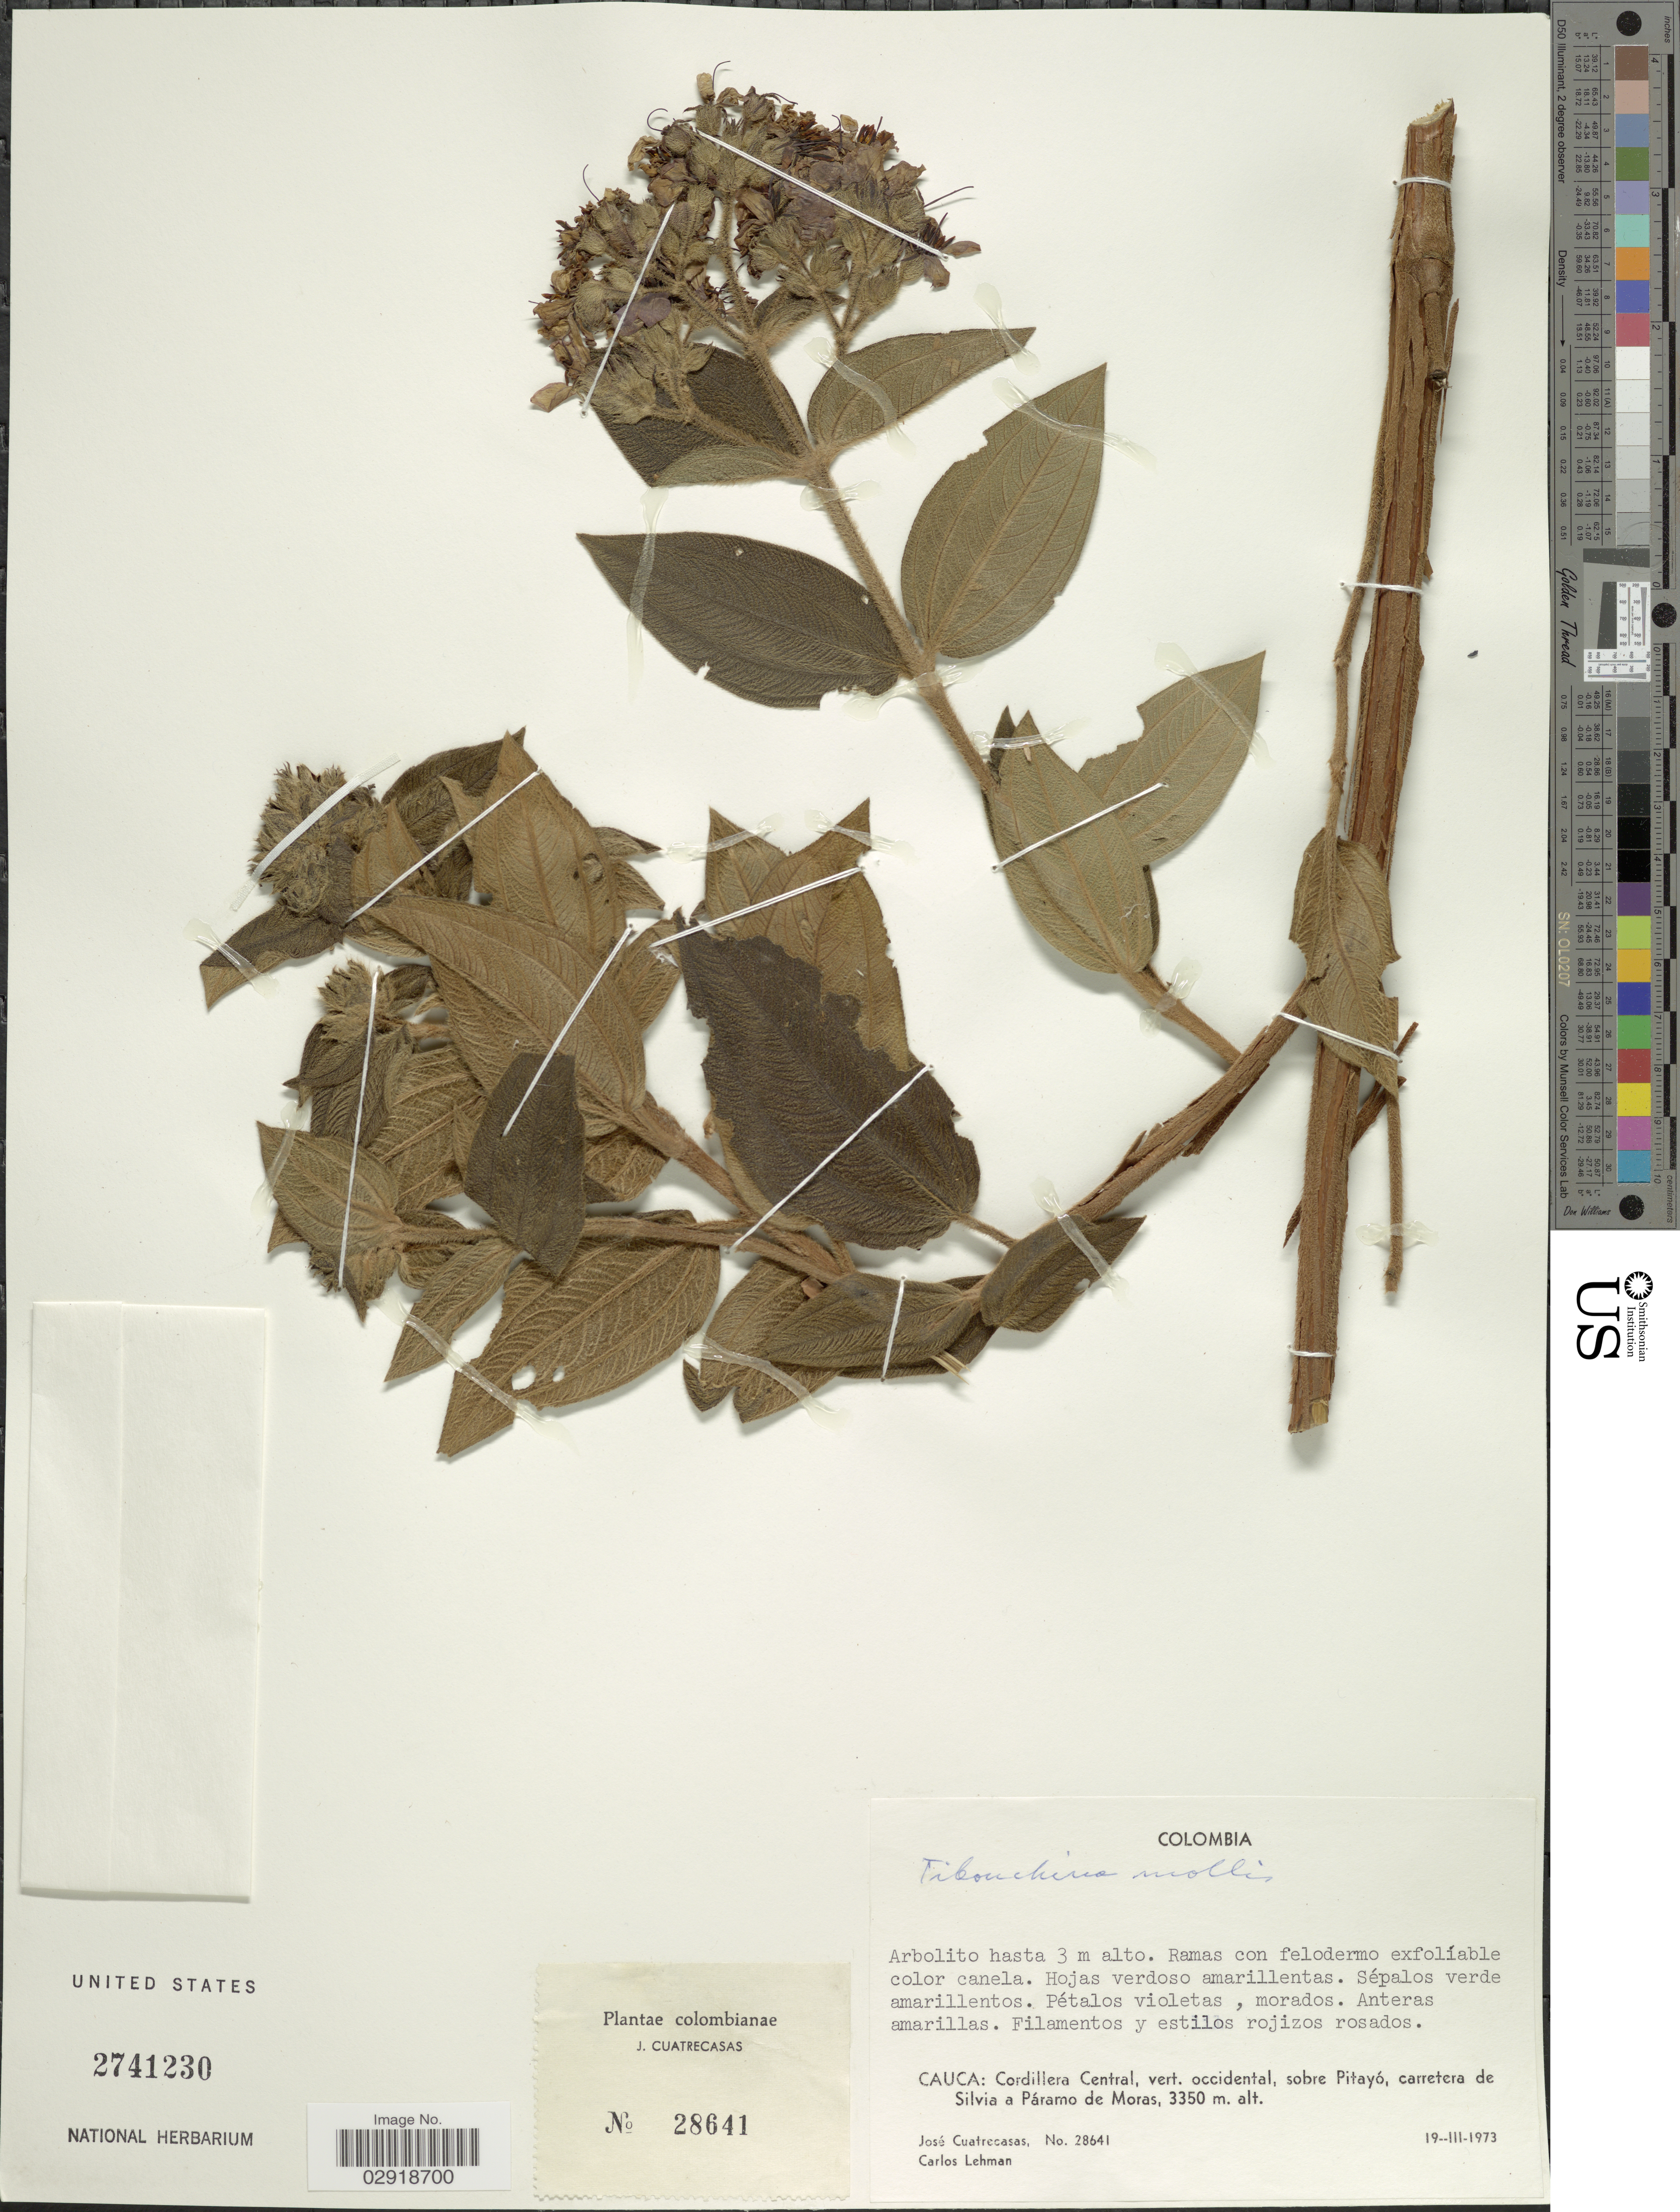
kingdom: Plantae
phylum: Tracheophyta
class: Magnoliopsida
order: Myrtales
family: Melastomataceae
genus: Chaetogastra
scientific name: Chaetogastra mollis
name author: (Bonpl.) DC.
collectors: J. Cuatrecasas & C. Lehman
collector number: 28641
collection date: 1973-03-19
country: Colombia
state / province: Cauca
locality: Cordillera Central, vert. occidental, sobre Pitayó, carretera de Silvia a Páramo de Moras.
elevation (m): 3350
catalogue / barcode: US 2741230